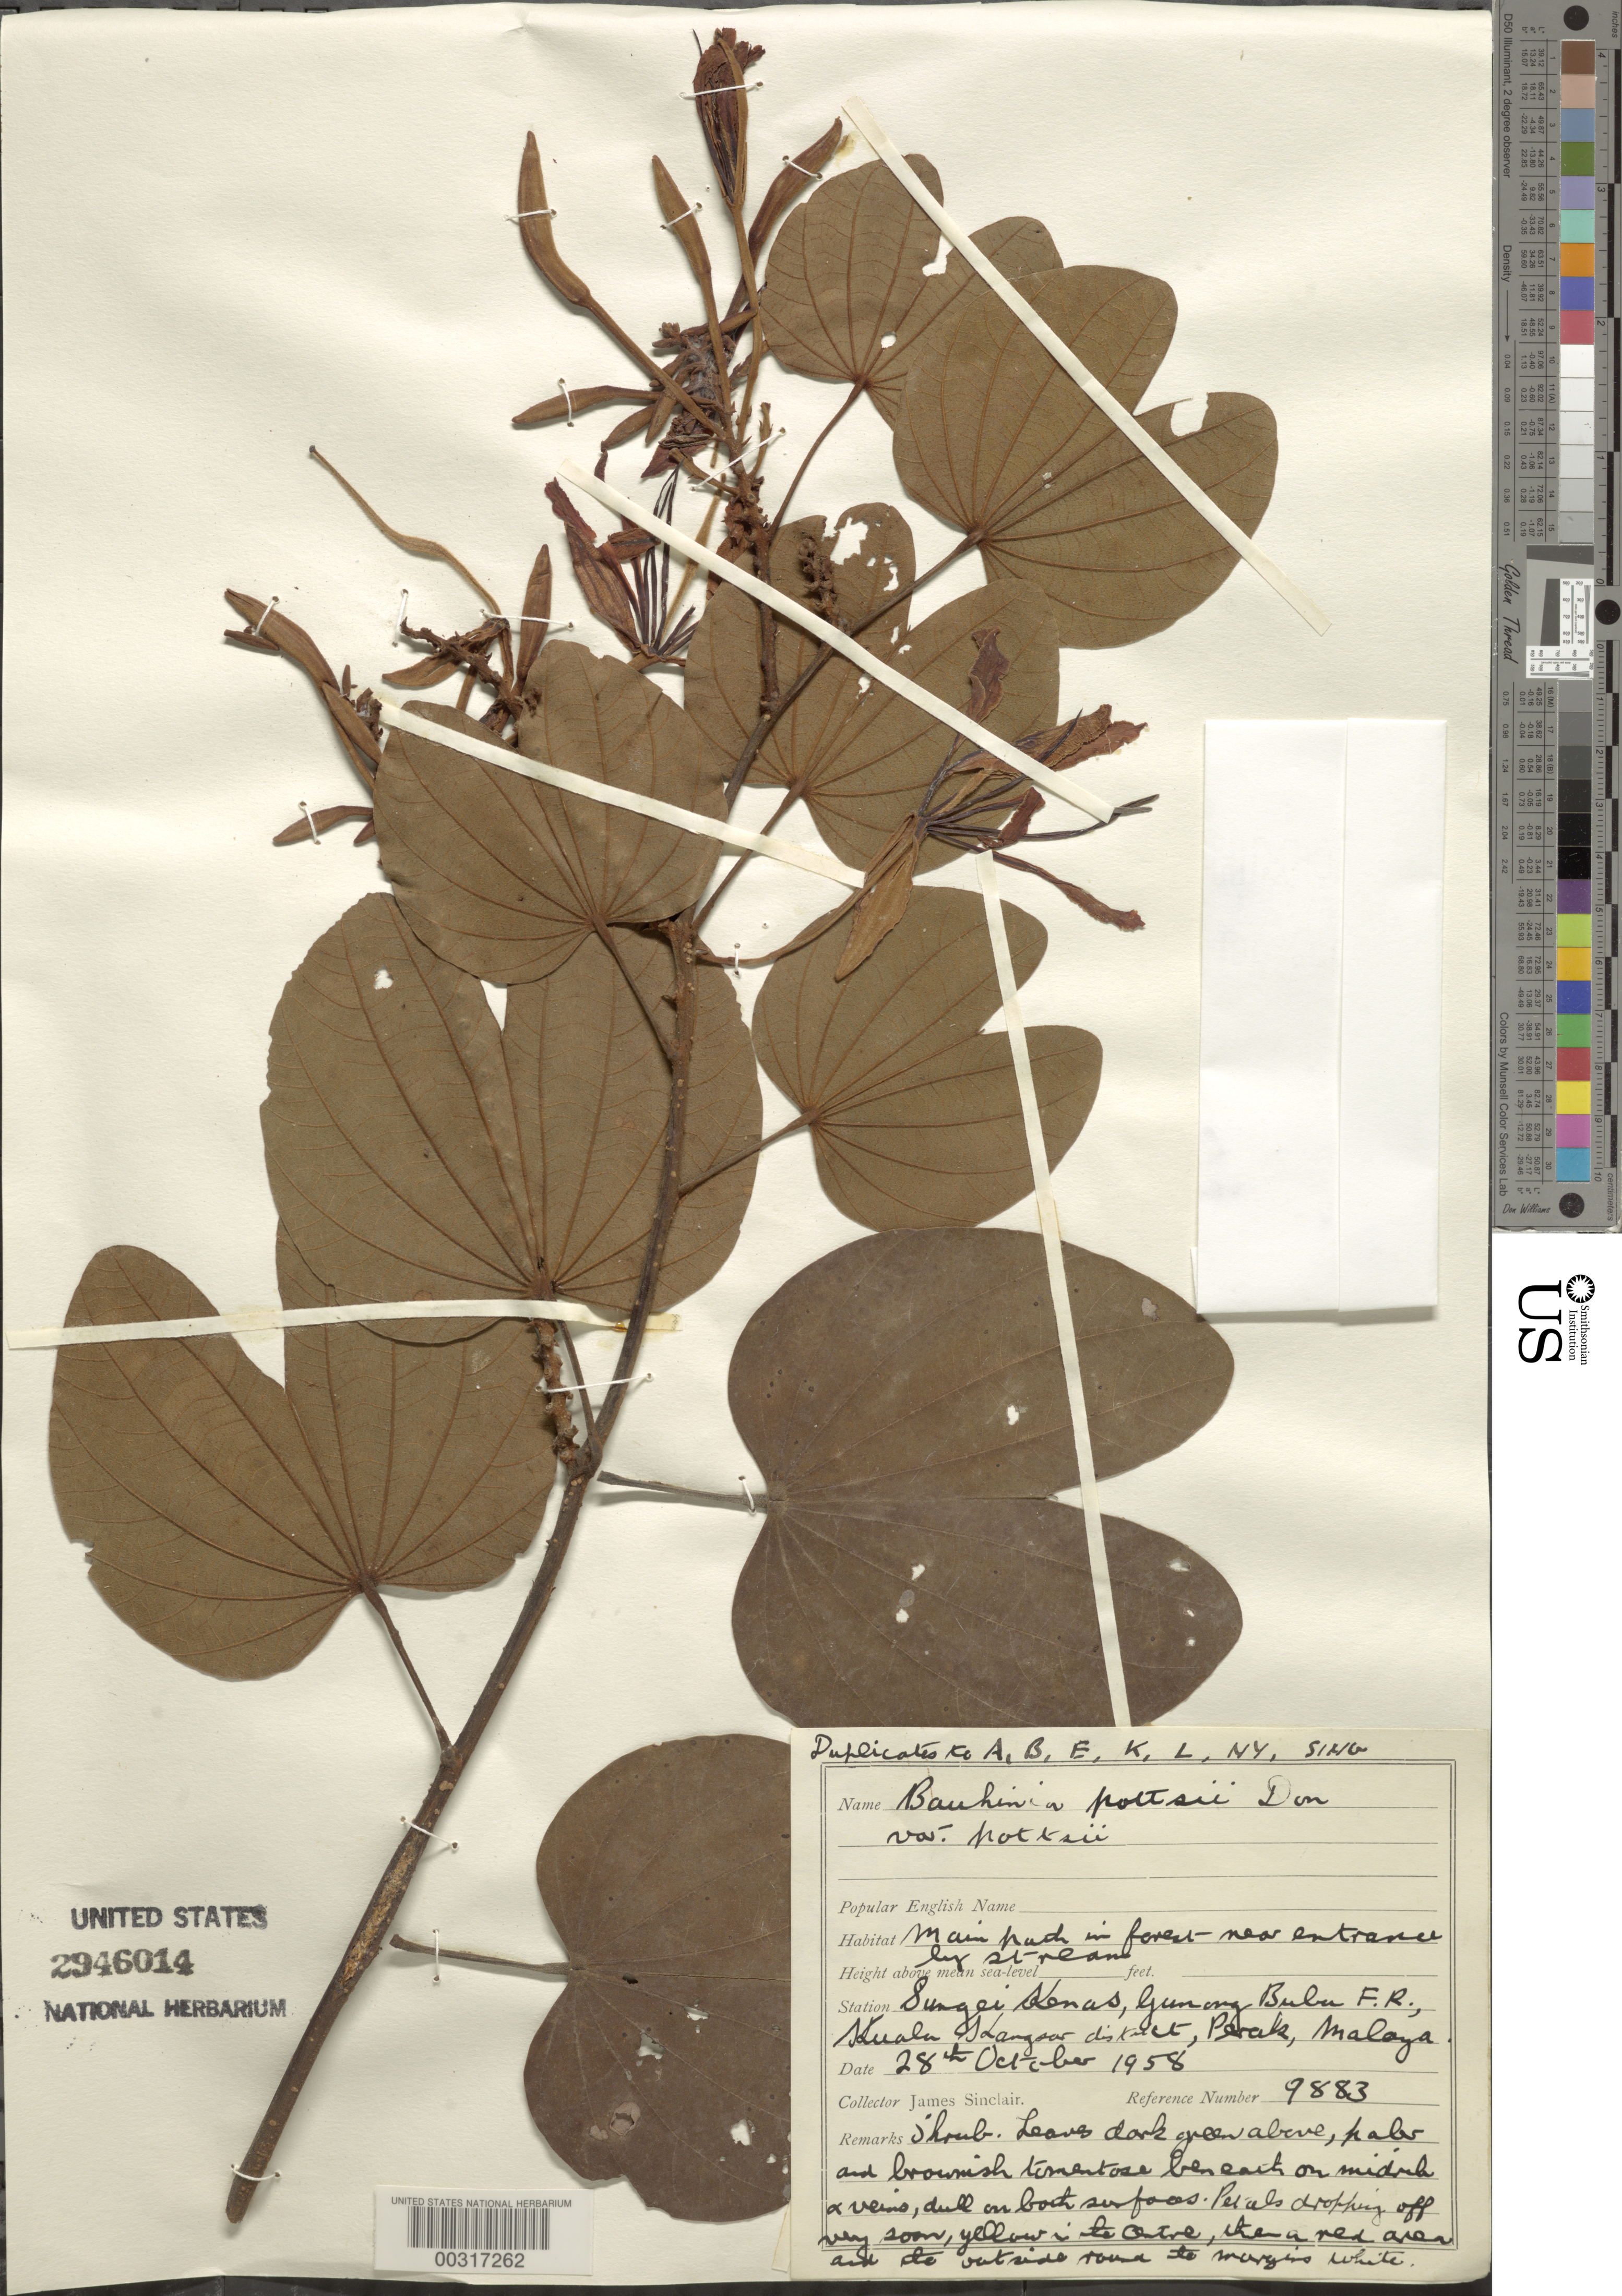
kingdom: Plantae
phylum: Tracheophyta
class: Magnoliopsida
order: Fabales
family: Fabaceae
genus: Bauhinia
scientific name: Bauhinia pottsii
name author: G. Don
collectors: J. Sinclair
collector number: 9883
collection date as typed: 28 Oct 1958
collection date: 1958-10-28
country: Malaysia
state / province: Perak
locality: Sungei kenas, gunong bubu f.r., kuala kangsar dist., main path near entrace [Malay Peninsula]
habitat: In forest near stream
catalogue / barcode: US 2946014